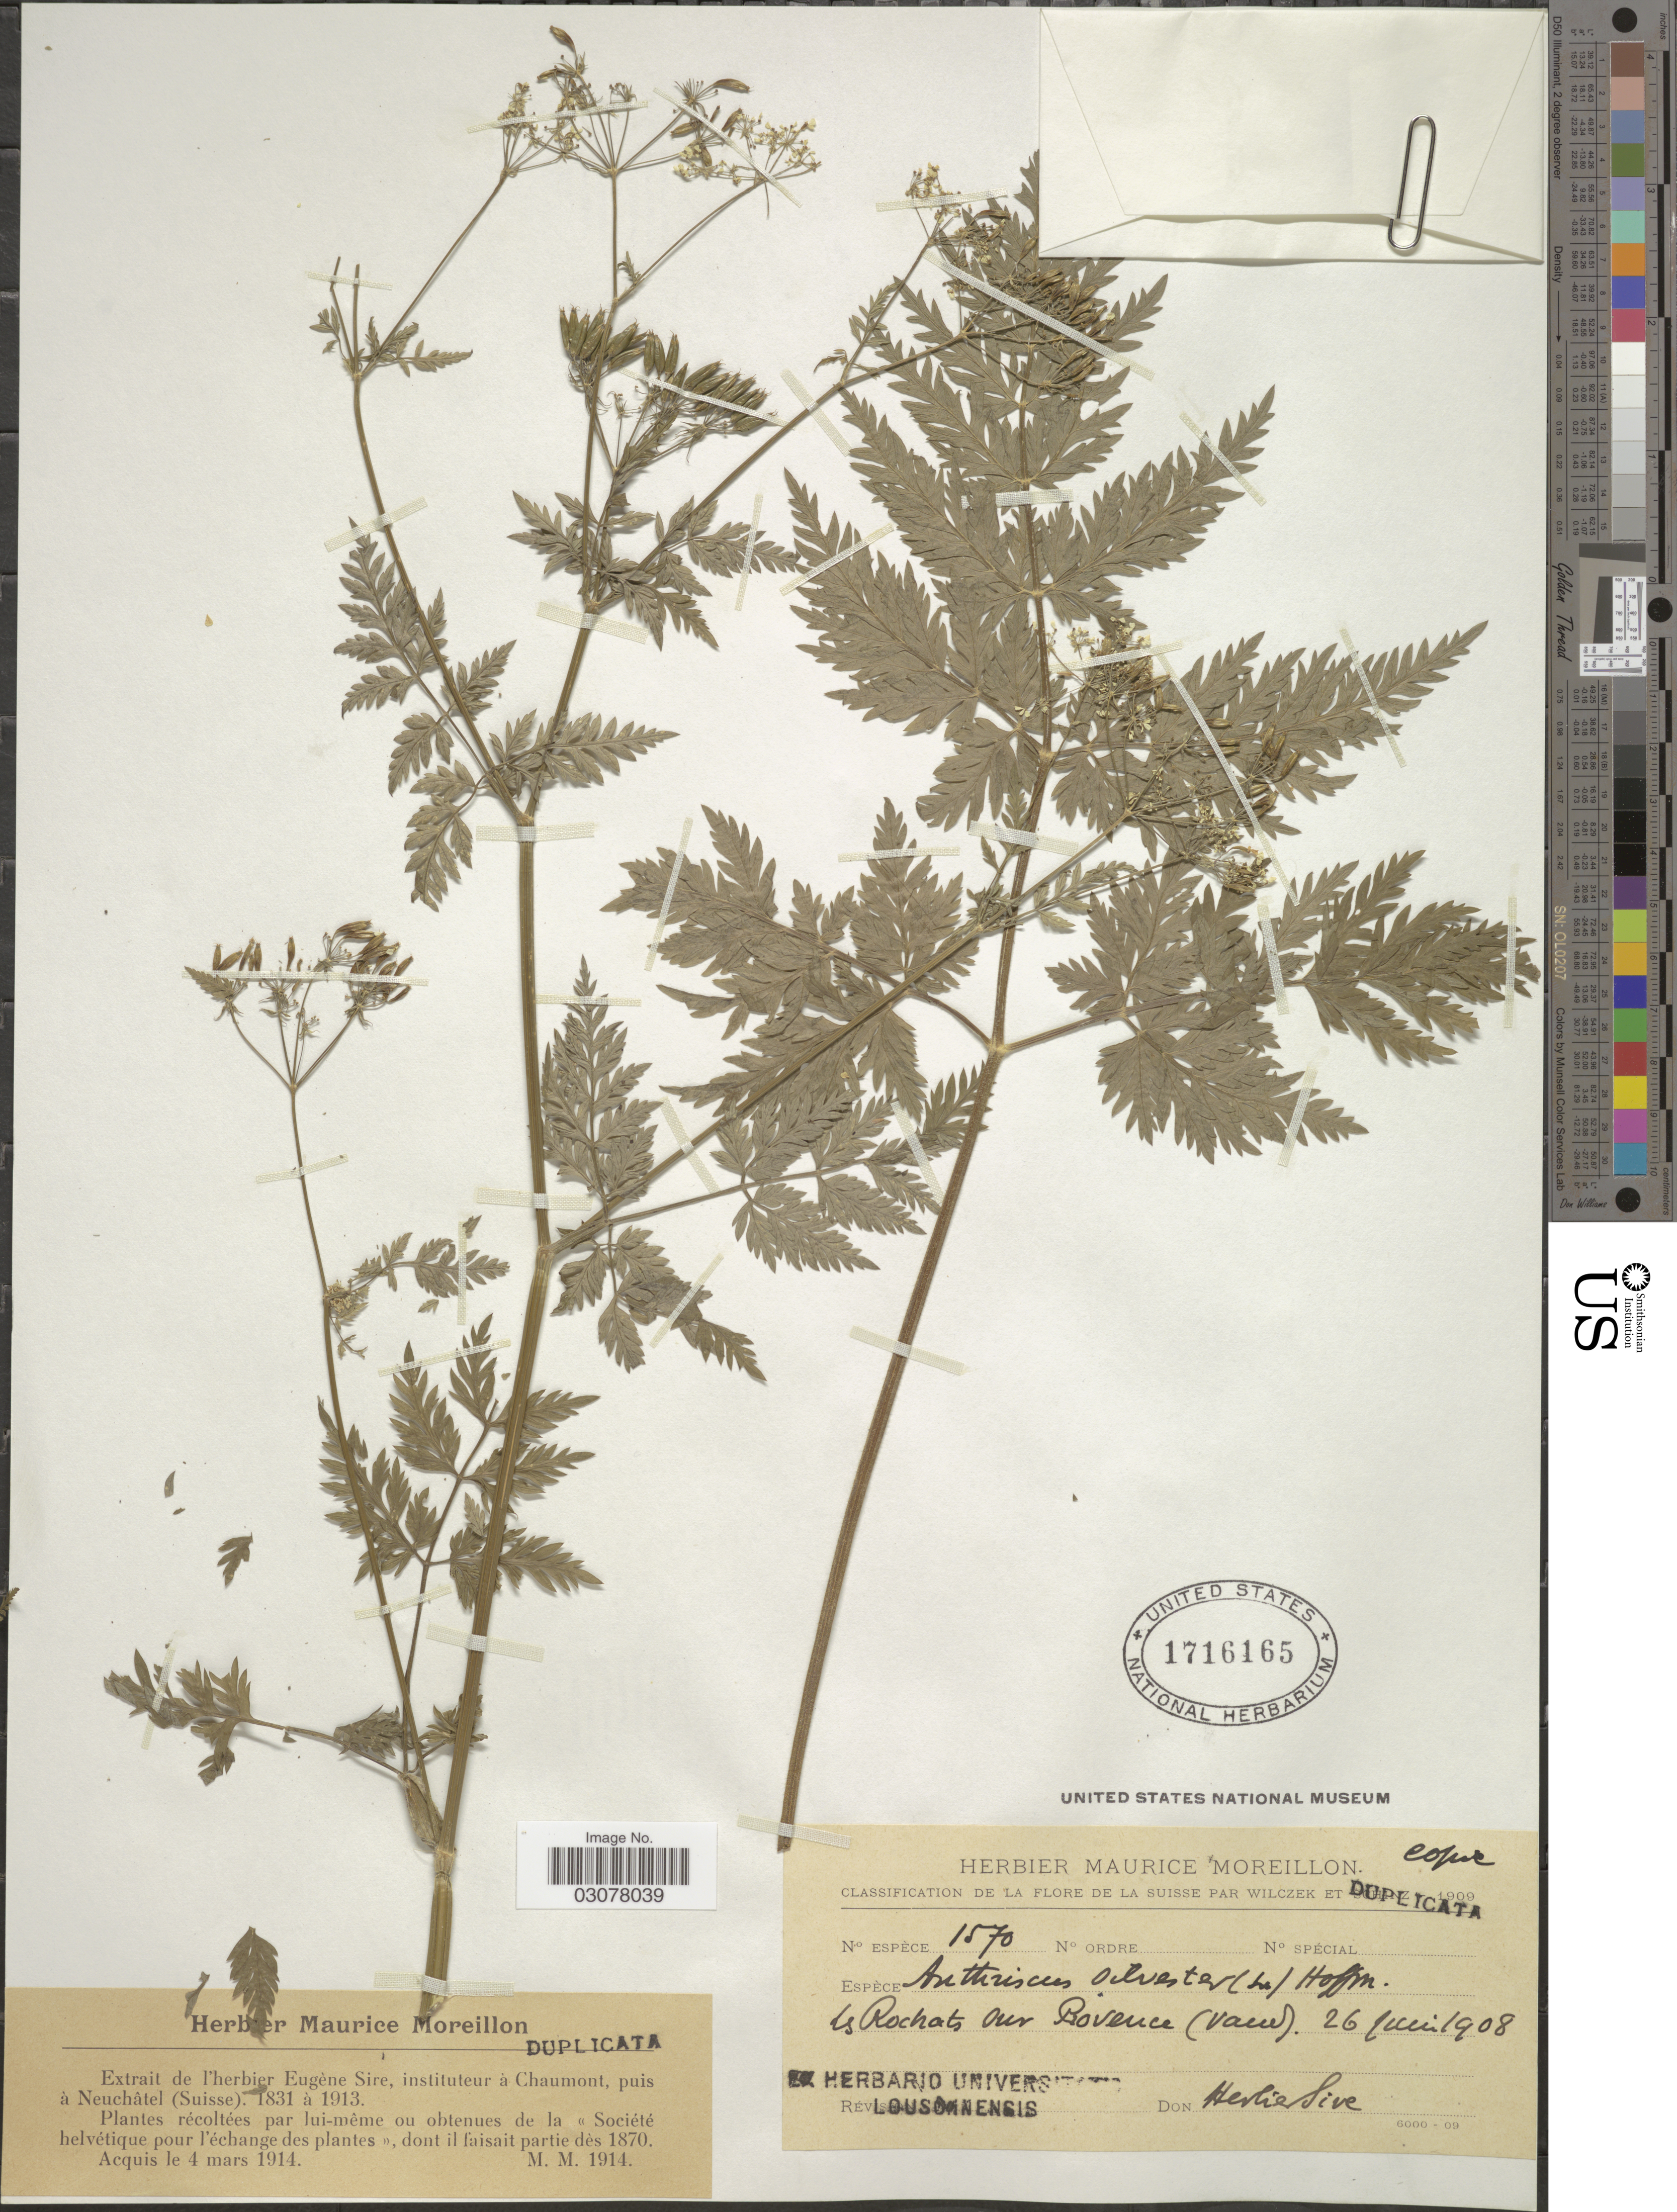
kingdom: Plantae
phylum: Tracheophyta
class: Magnoliopsida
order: Apiales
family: Apiaceae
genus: Anthriscus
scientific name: Anthriscus sylvestris subsp. sylvestris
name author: (L.) Hoffm.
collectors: M. Moreillon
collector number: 1570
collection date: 1908-06-26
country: Switzerland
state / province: Vaud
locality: Ls Rochats sur Provence.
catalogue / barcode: US 1716165